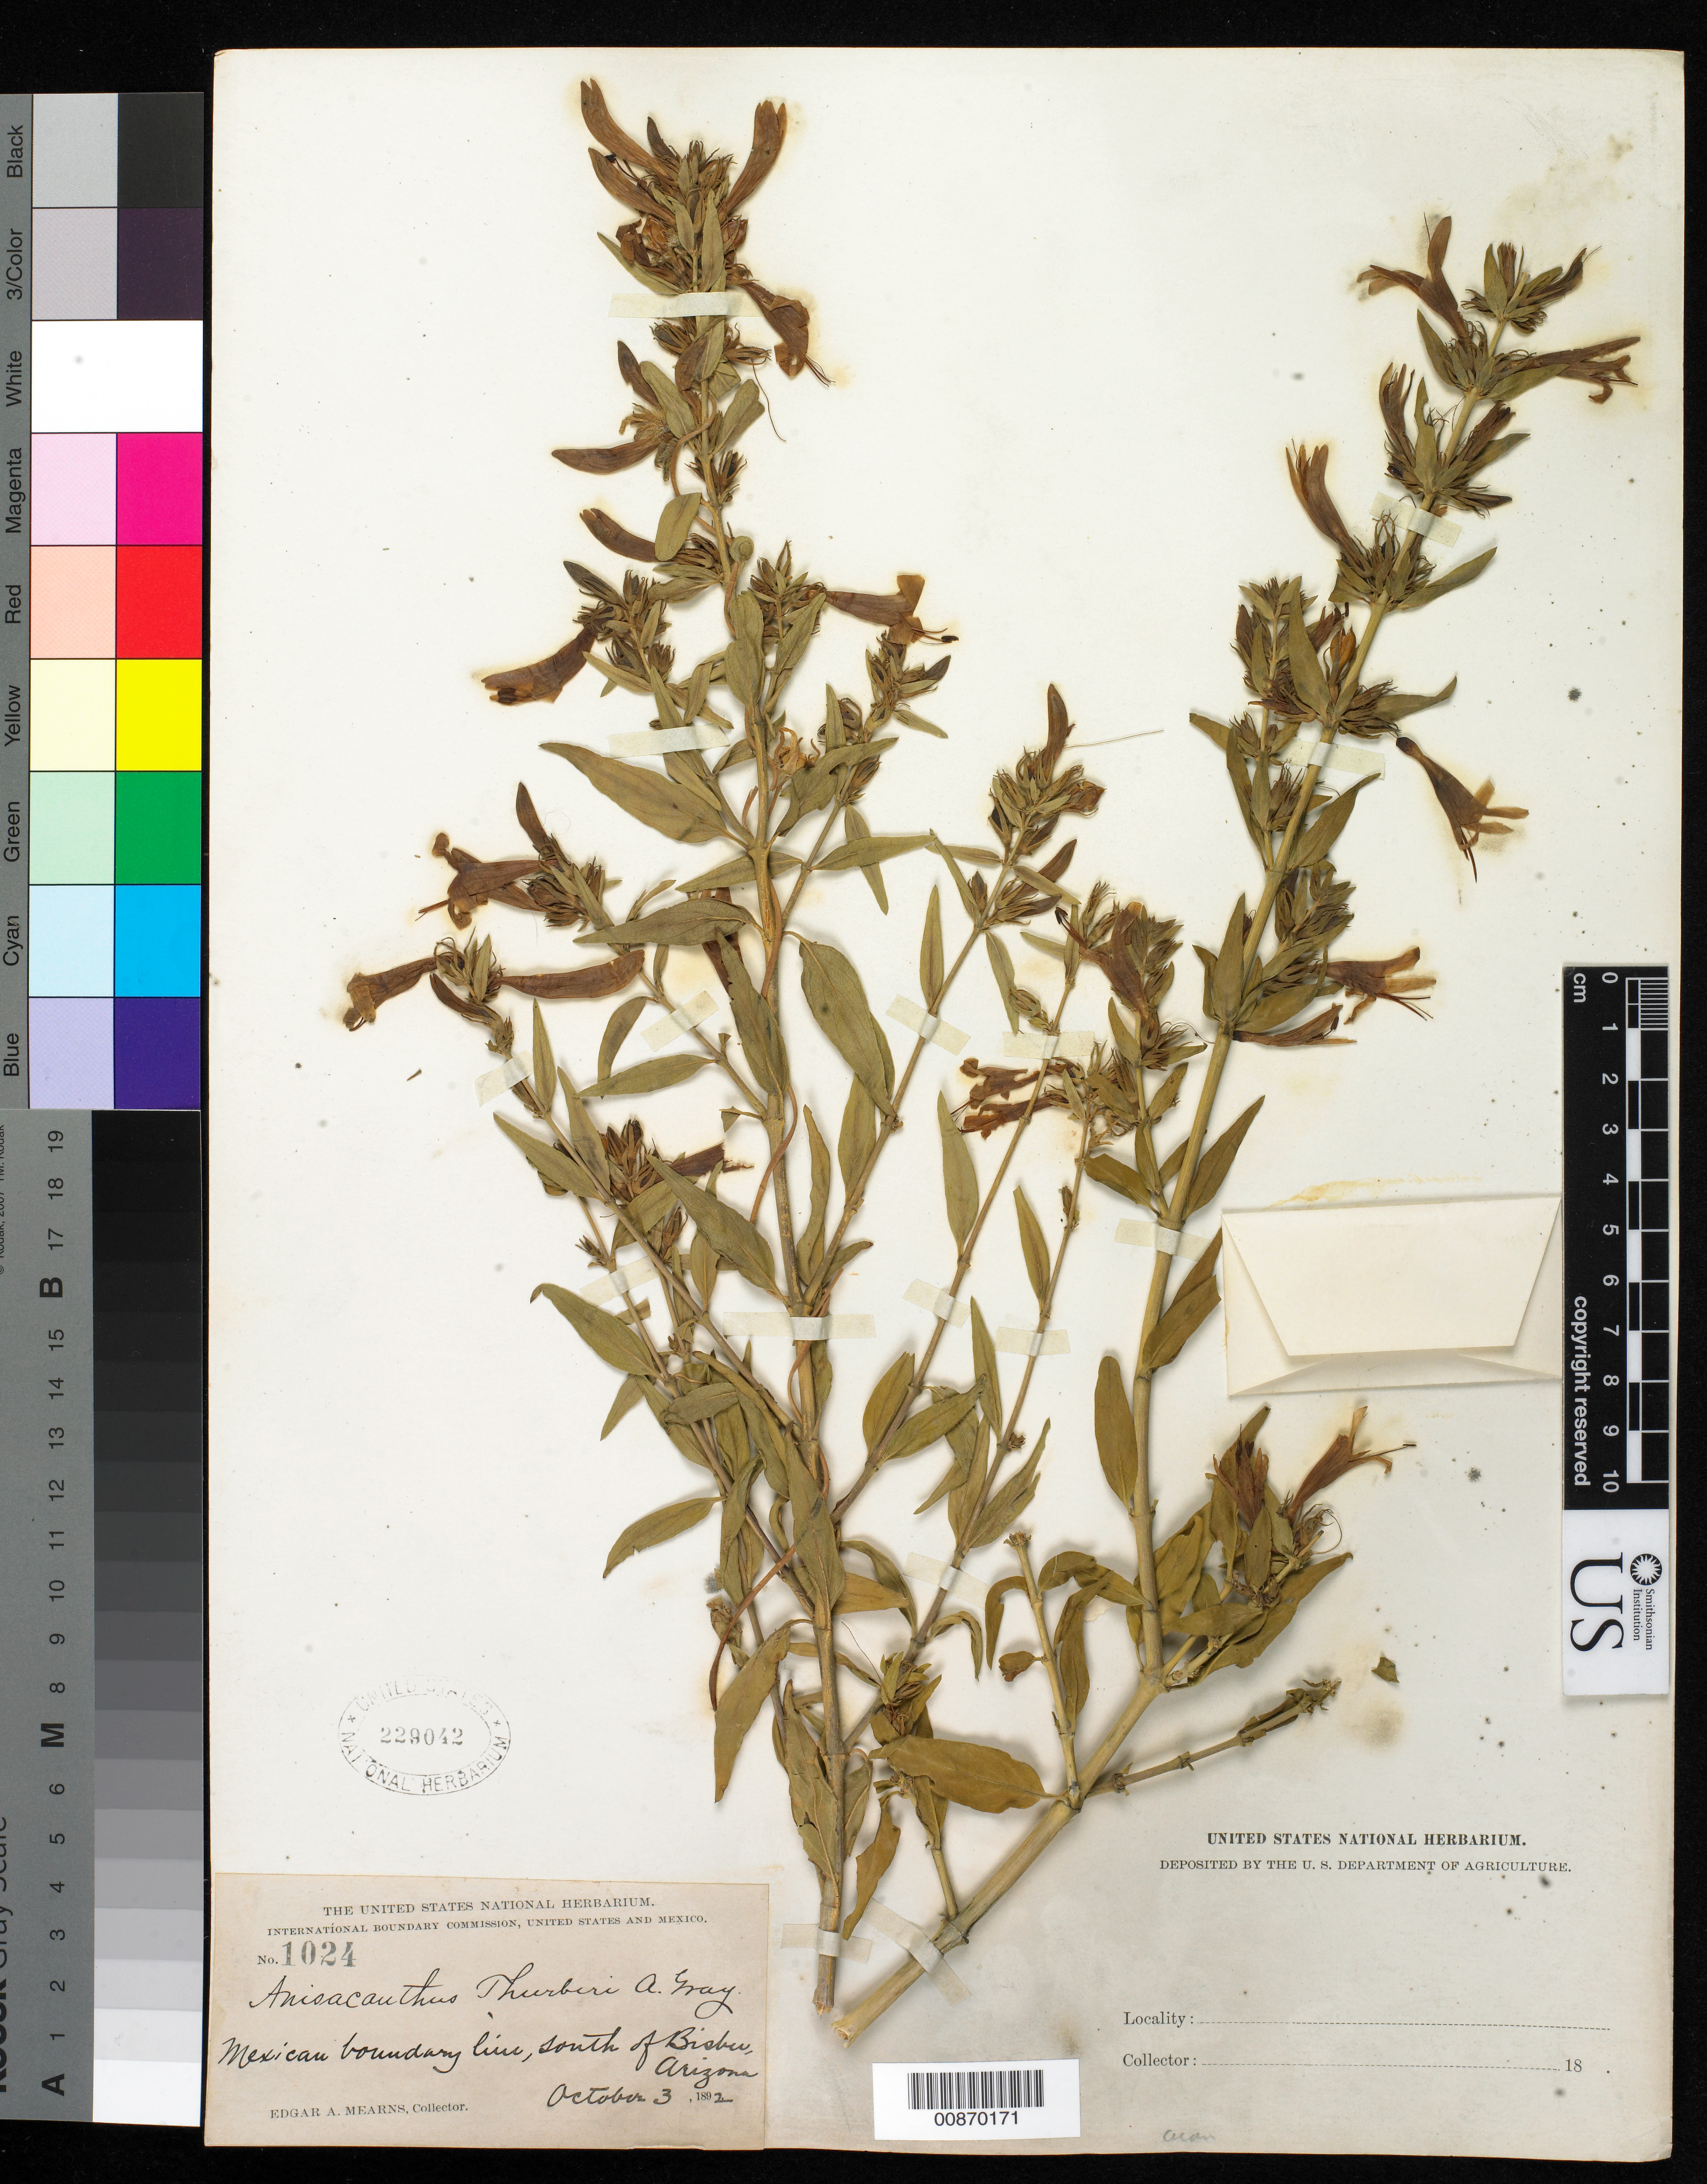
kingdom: Plantae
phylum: Tracheophyta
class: Magnoliopsida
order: Lamiales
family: Acanthaceae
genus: Anisacanthus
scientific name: Anisacanthus thurberi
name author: (Torr.) A. Gray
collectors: E. A. Mearns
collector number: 1024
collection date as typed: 03 Oct 1892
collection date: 1892-10-03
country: United States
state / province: Arizona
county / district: Cochise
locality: Mexican Boundary Line, S of Bisbee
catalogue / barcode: US 229042